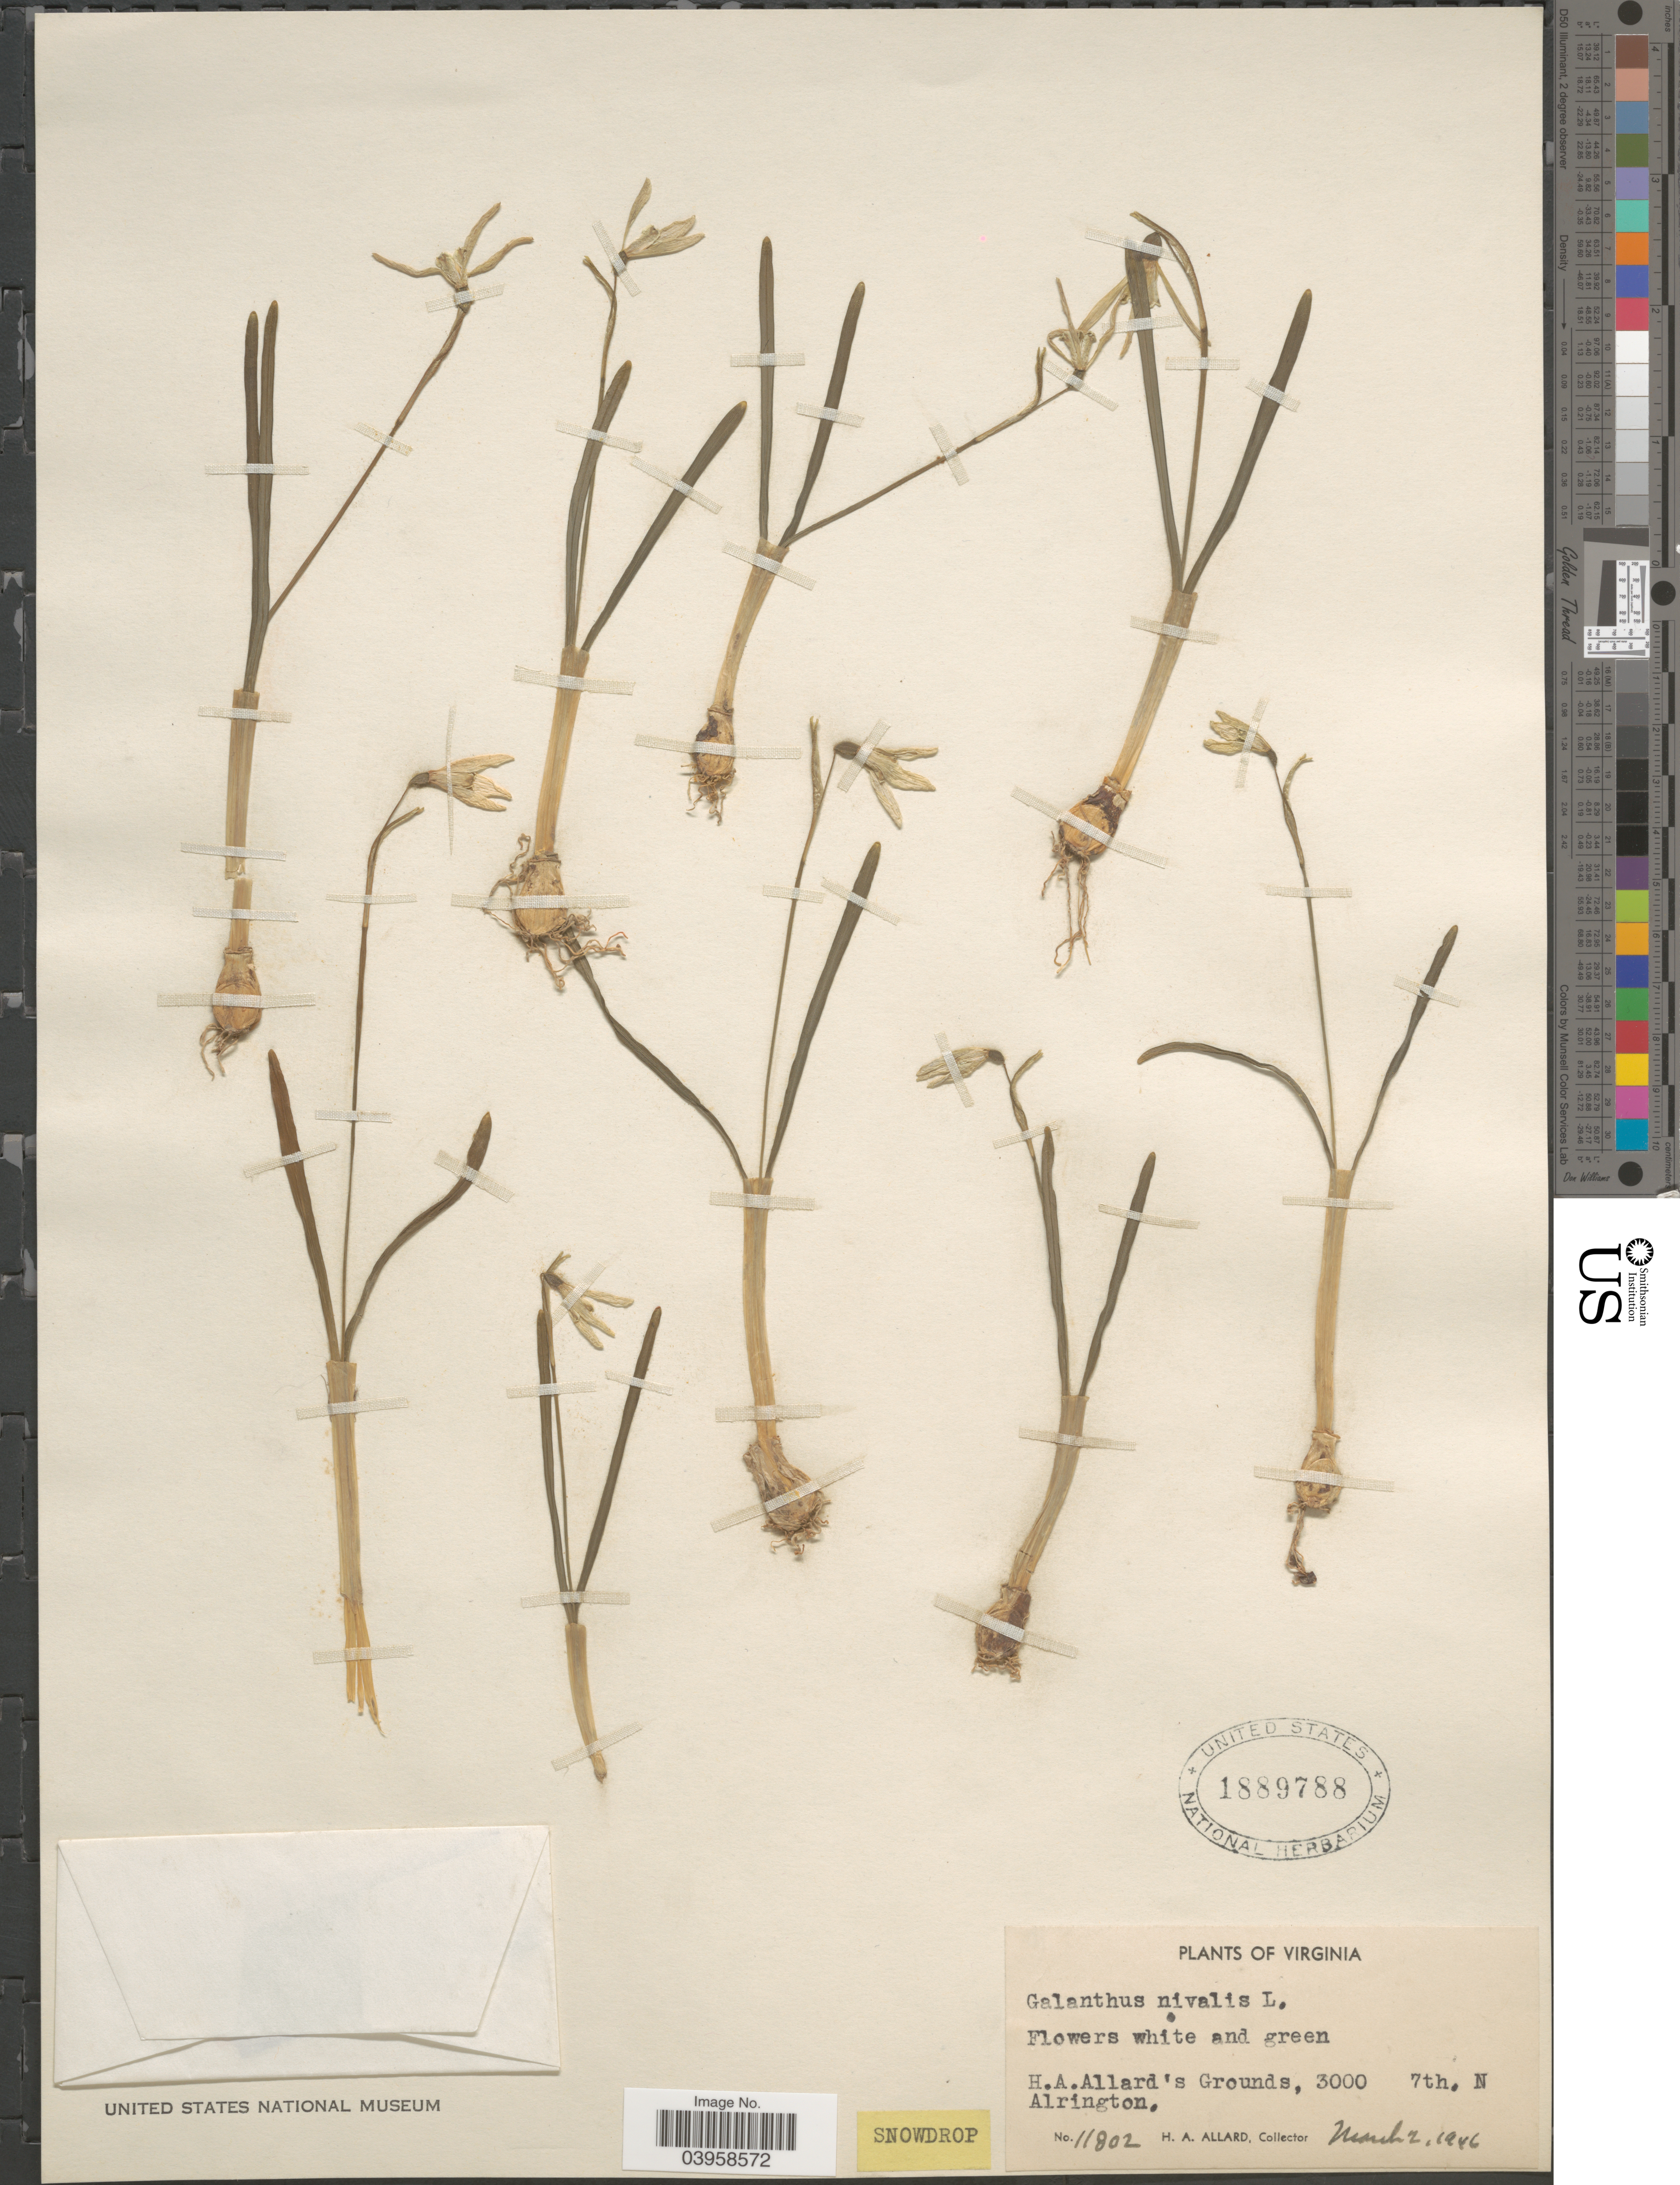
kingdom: Plantae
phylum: Tracheophyta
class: Liliopsida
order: Asparagales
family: Amaryllidaceae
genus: Galanthus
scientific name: Galanthus nivalis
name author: L.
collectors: H. A. Allard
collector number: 11802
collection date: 1946-03-02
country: United States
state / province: Virginia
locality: H.A. Allard's Grounds, 3000 7th, N. Alrington.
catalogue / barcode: US 1889788